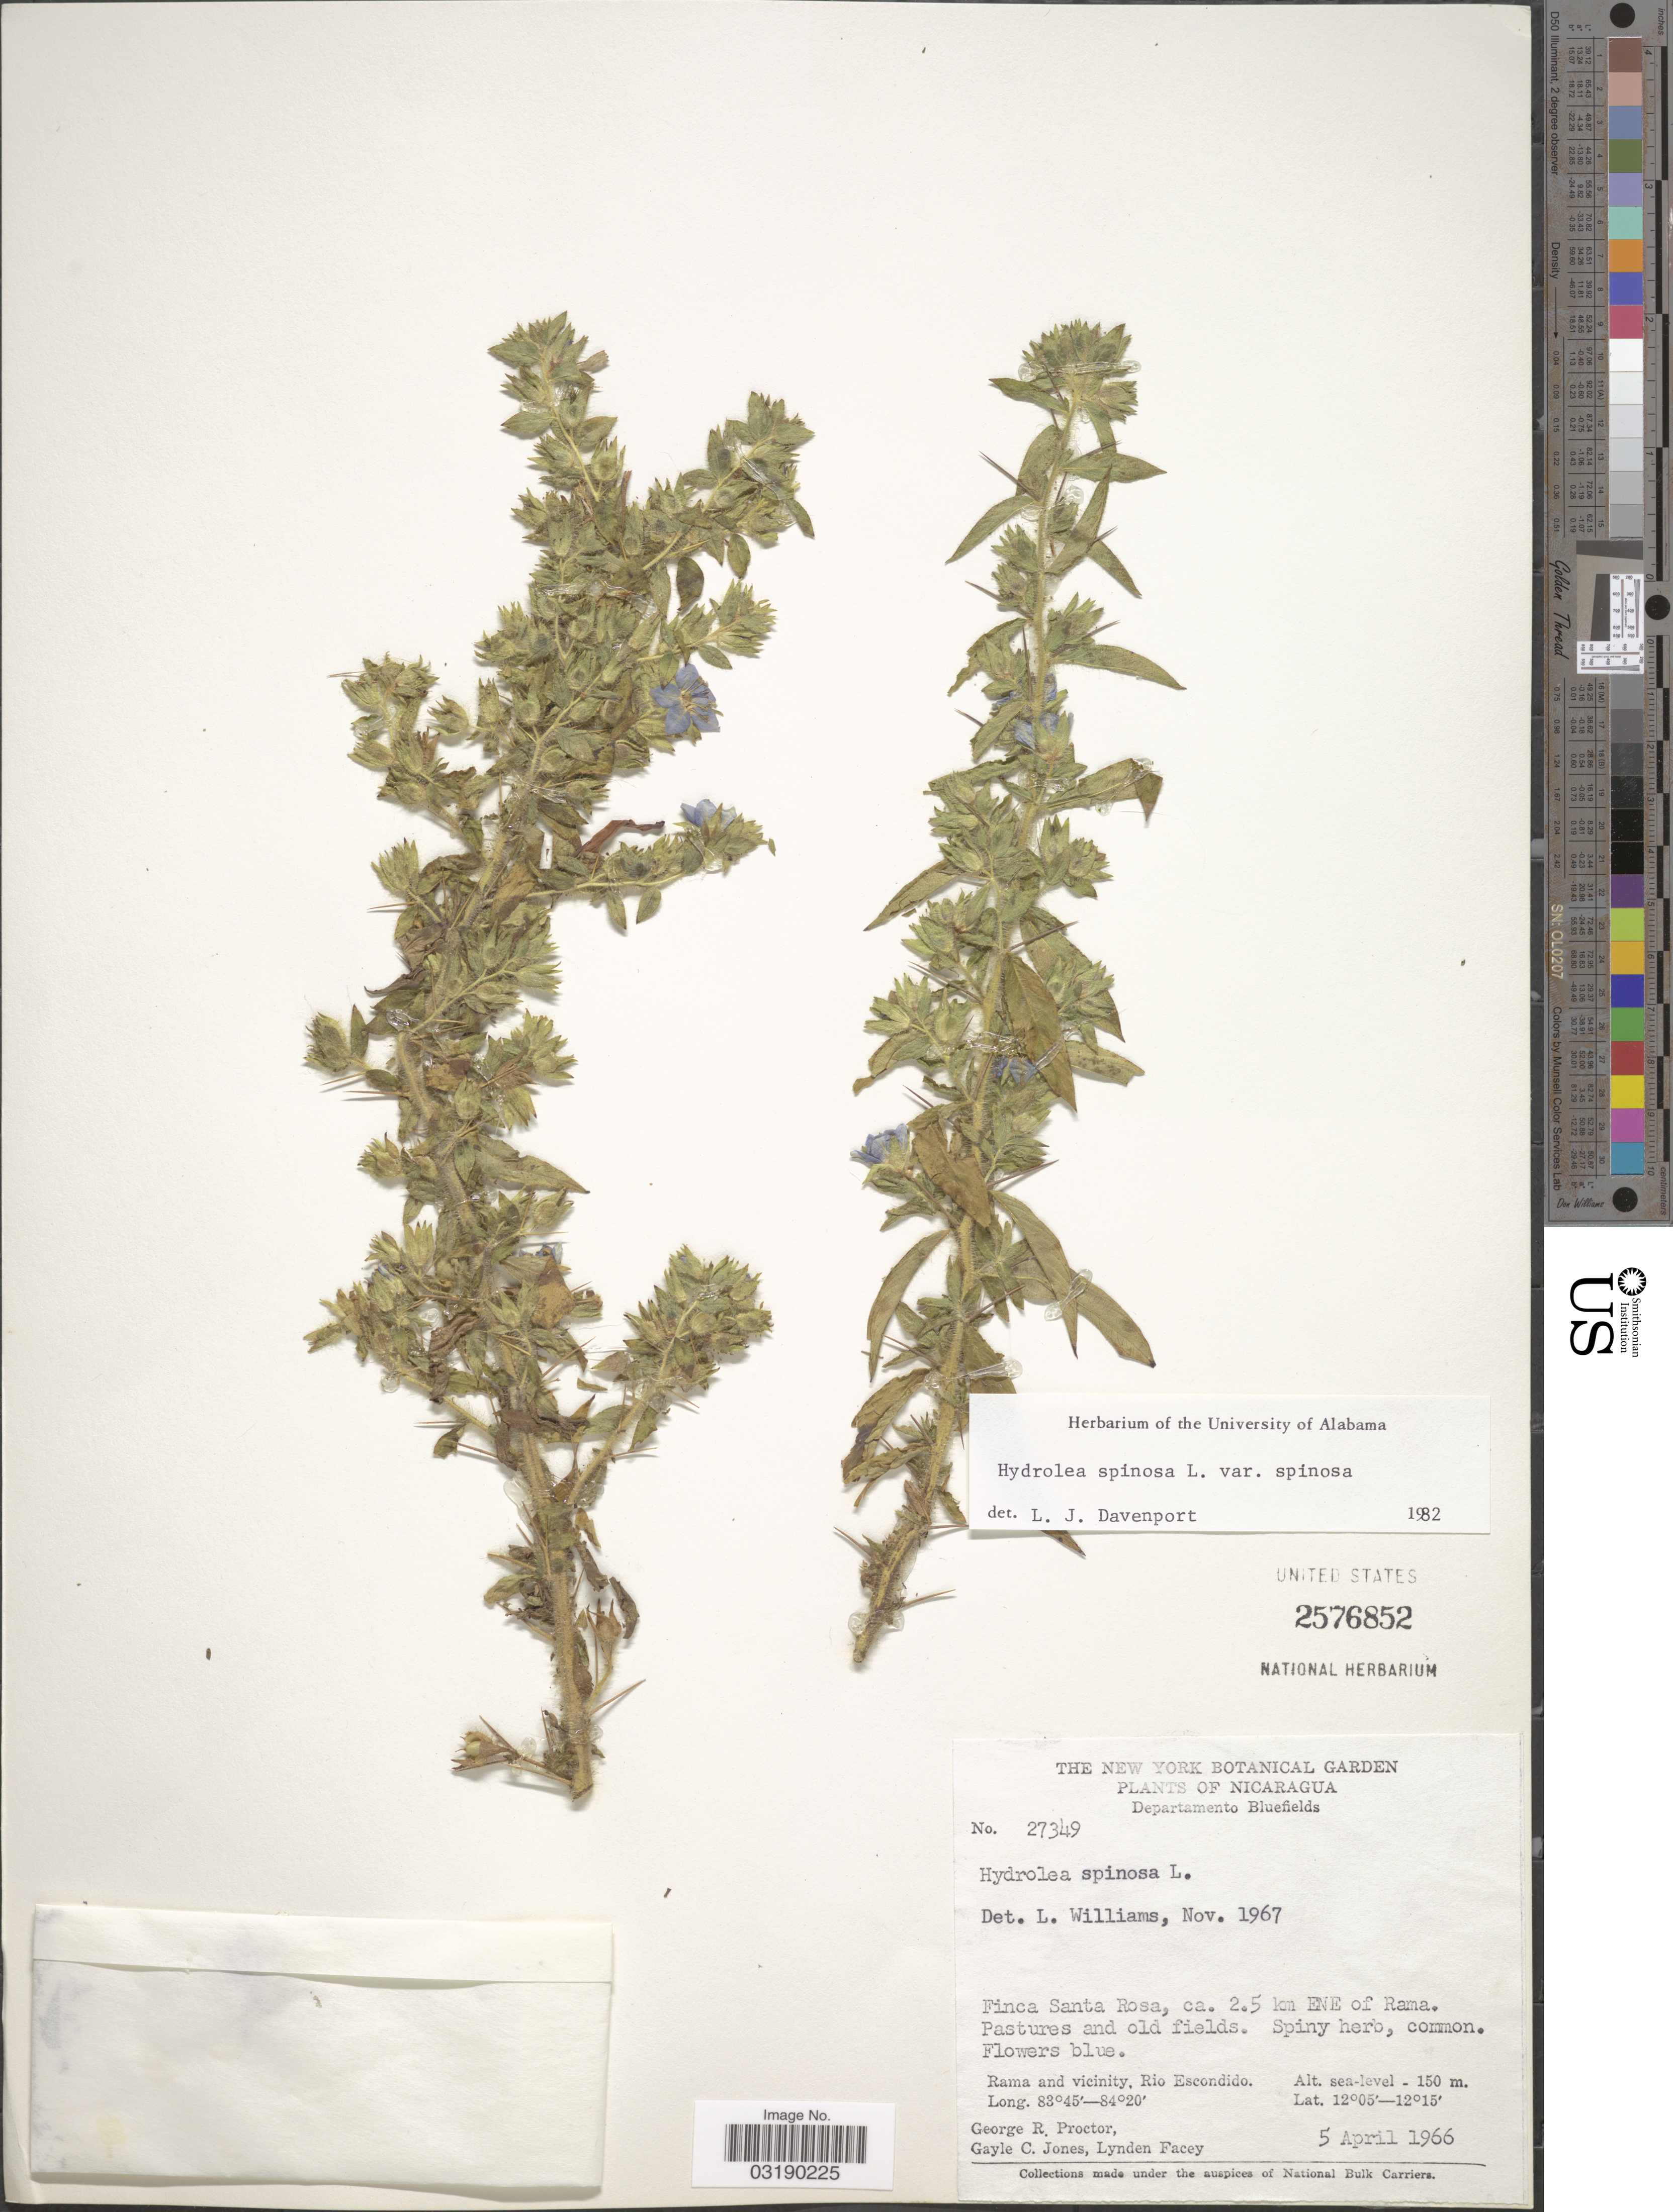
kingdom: Plantae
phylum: Tracheophyta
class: Magnoliopsida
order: Solanales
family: Hydroleaceae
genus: Hydrolea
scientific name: Hydrolea spinosa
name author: L.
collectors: G. R. Proctor, G. C. Jones & L. Facey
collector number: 27349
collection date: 1966-04-05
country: Nicaragua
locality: Departamento Bluefields. Finca Santa Rosa, ca. 2.5 km ENE of Rama. Rama and vicinity, Rio Escondido.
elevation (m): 0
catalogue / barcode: US 2576852